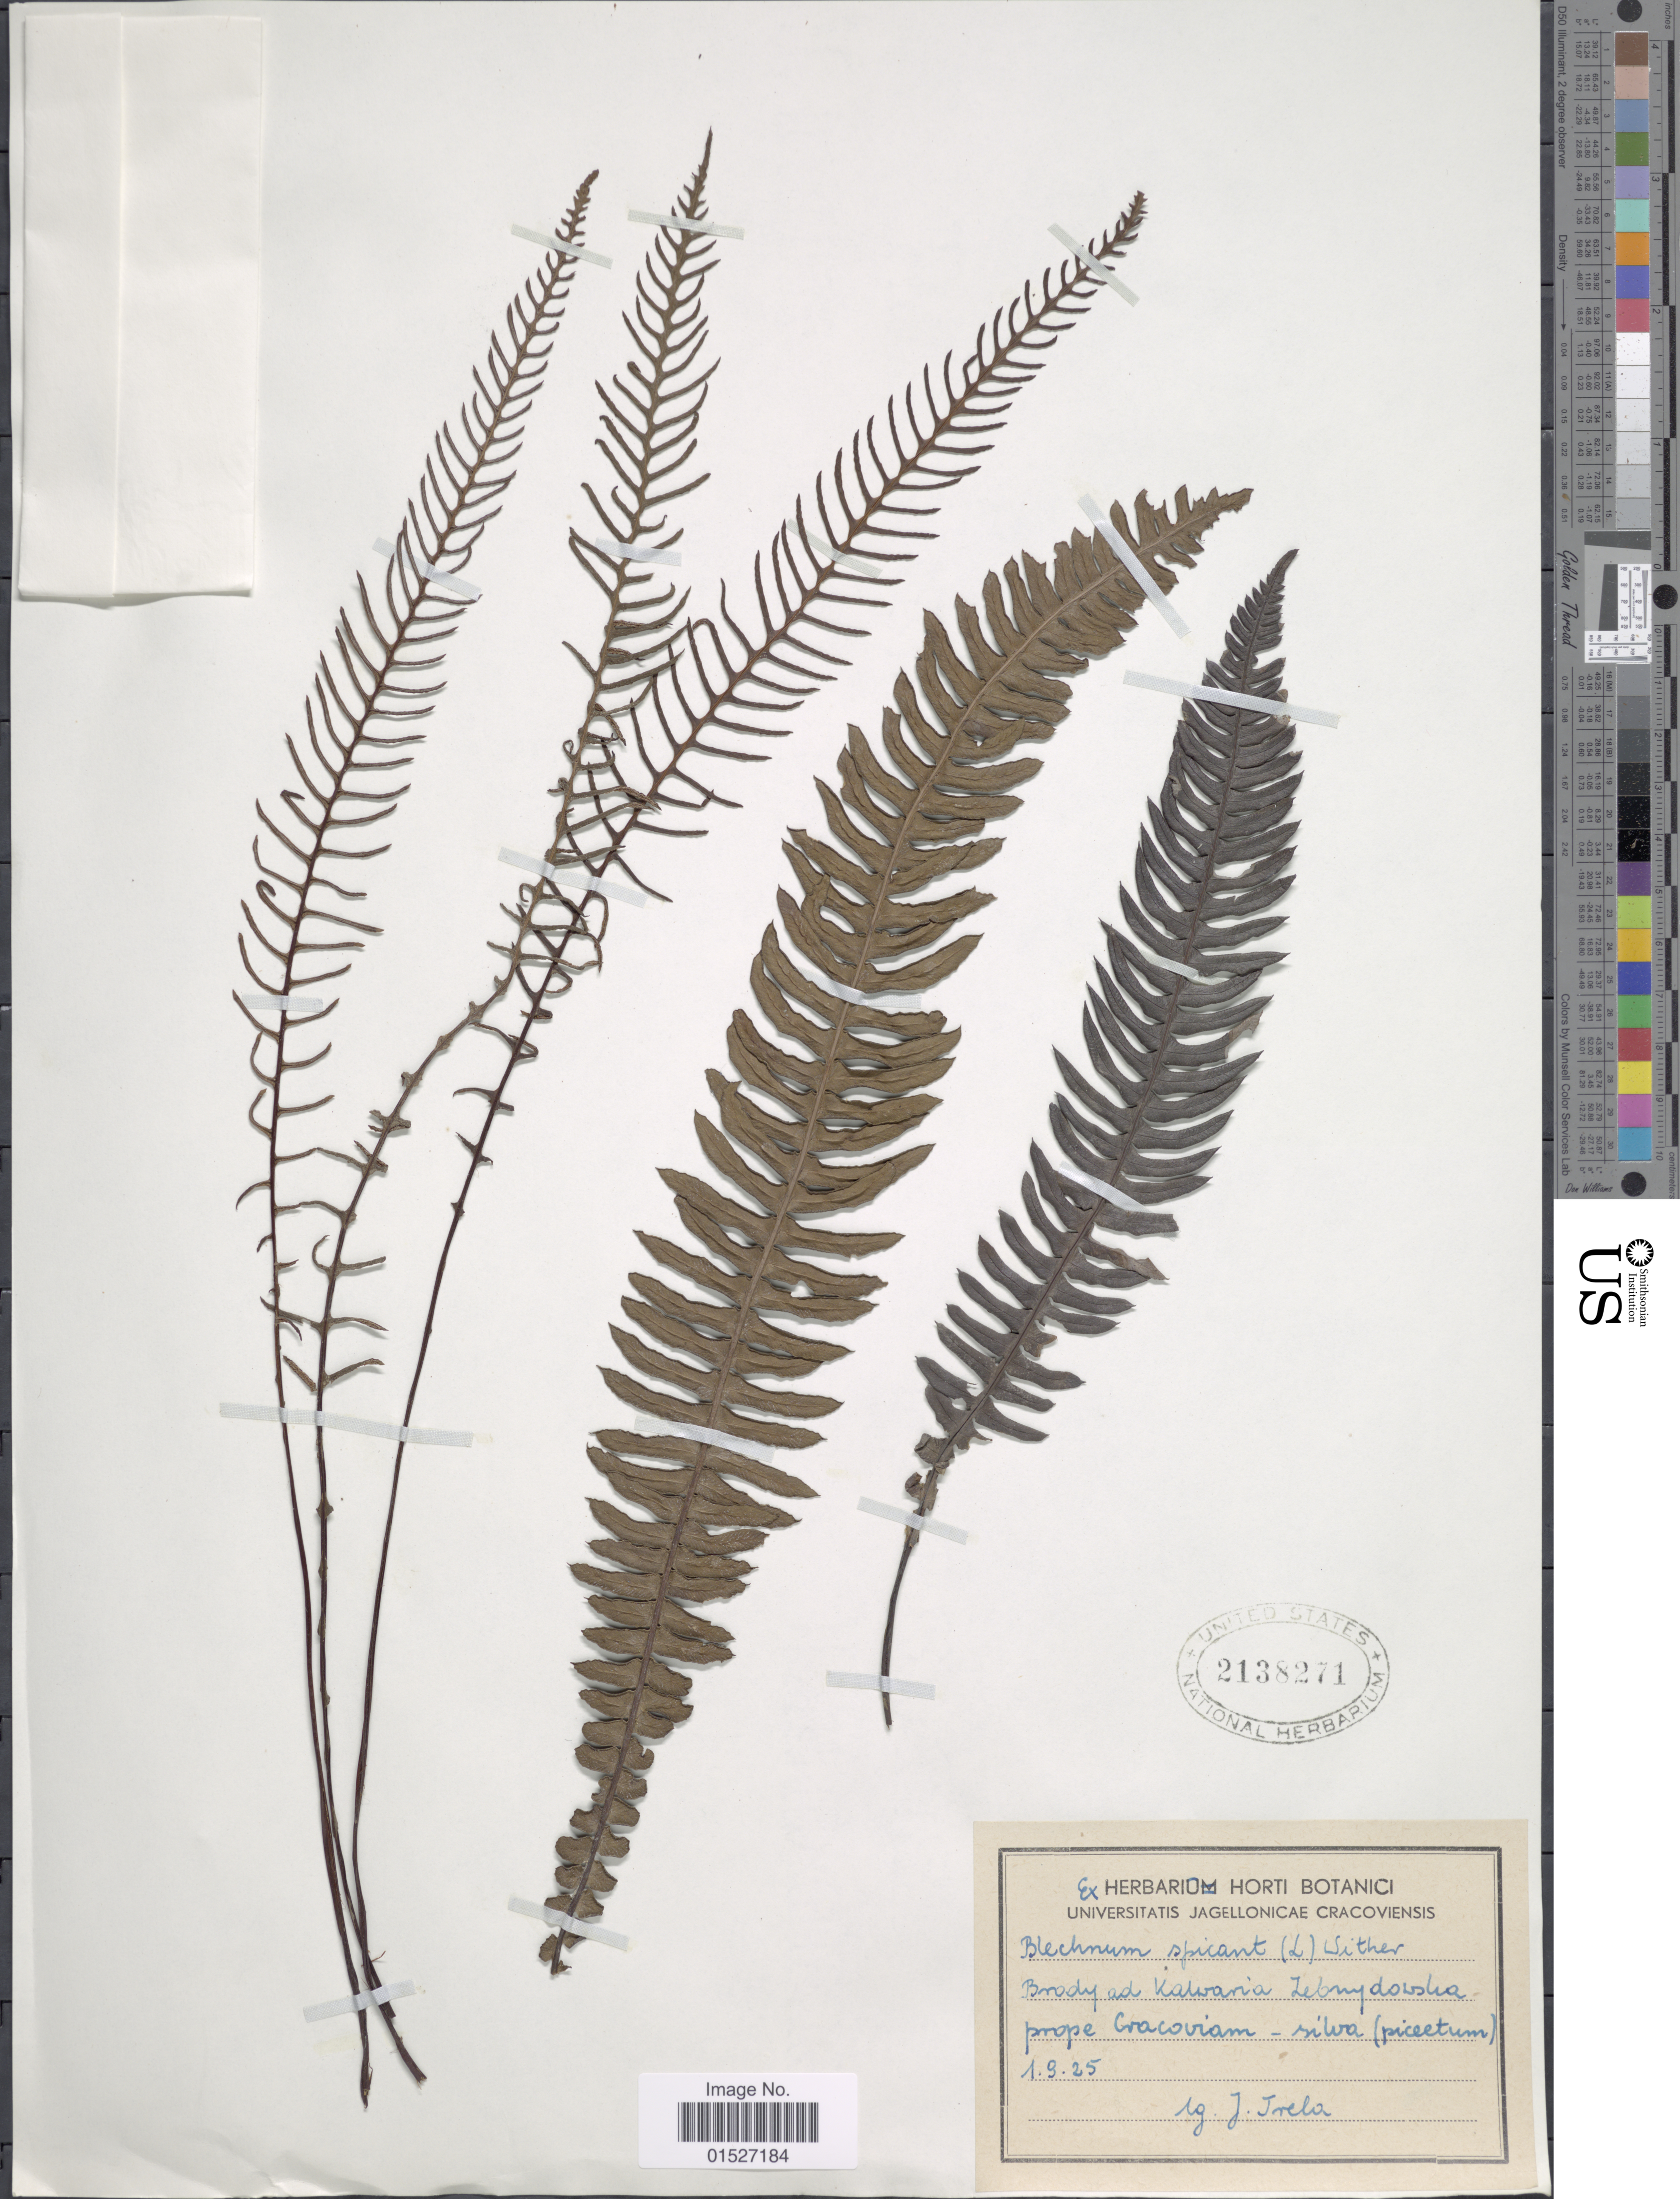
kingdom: Plantae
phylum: Tracheophyta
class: Polypodiopsida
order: Polypodiales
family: Blechnaceae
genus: Blechnum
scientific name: Blechnum spicant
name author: (L.) Sm.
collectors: J. Trela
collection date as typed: Transcribed d/m/y: 1/9/25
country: Poland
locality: Brody ad Kalwaria Zebrydorska prope Cracoviam - silva (pricetum). [interpreted]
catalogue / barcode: US 2138271